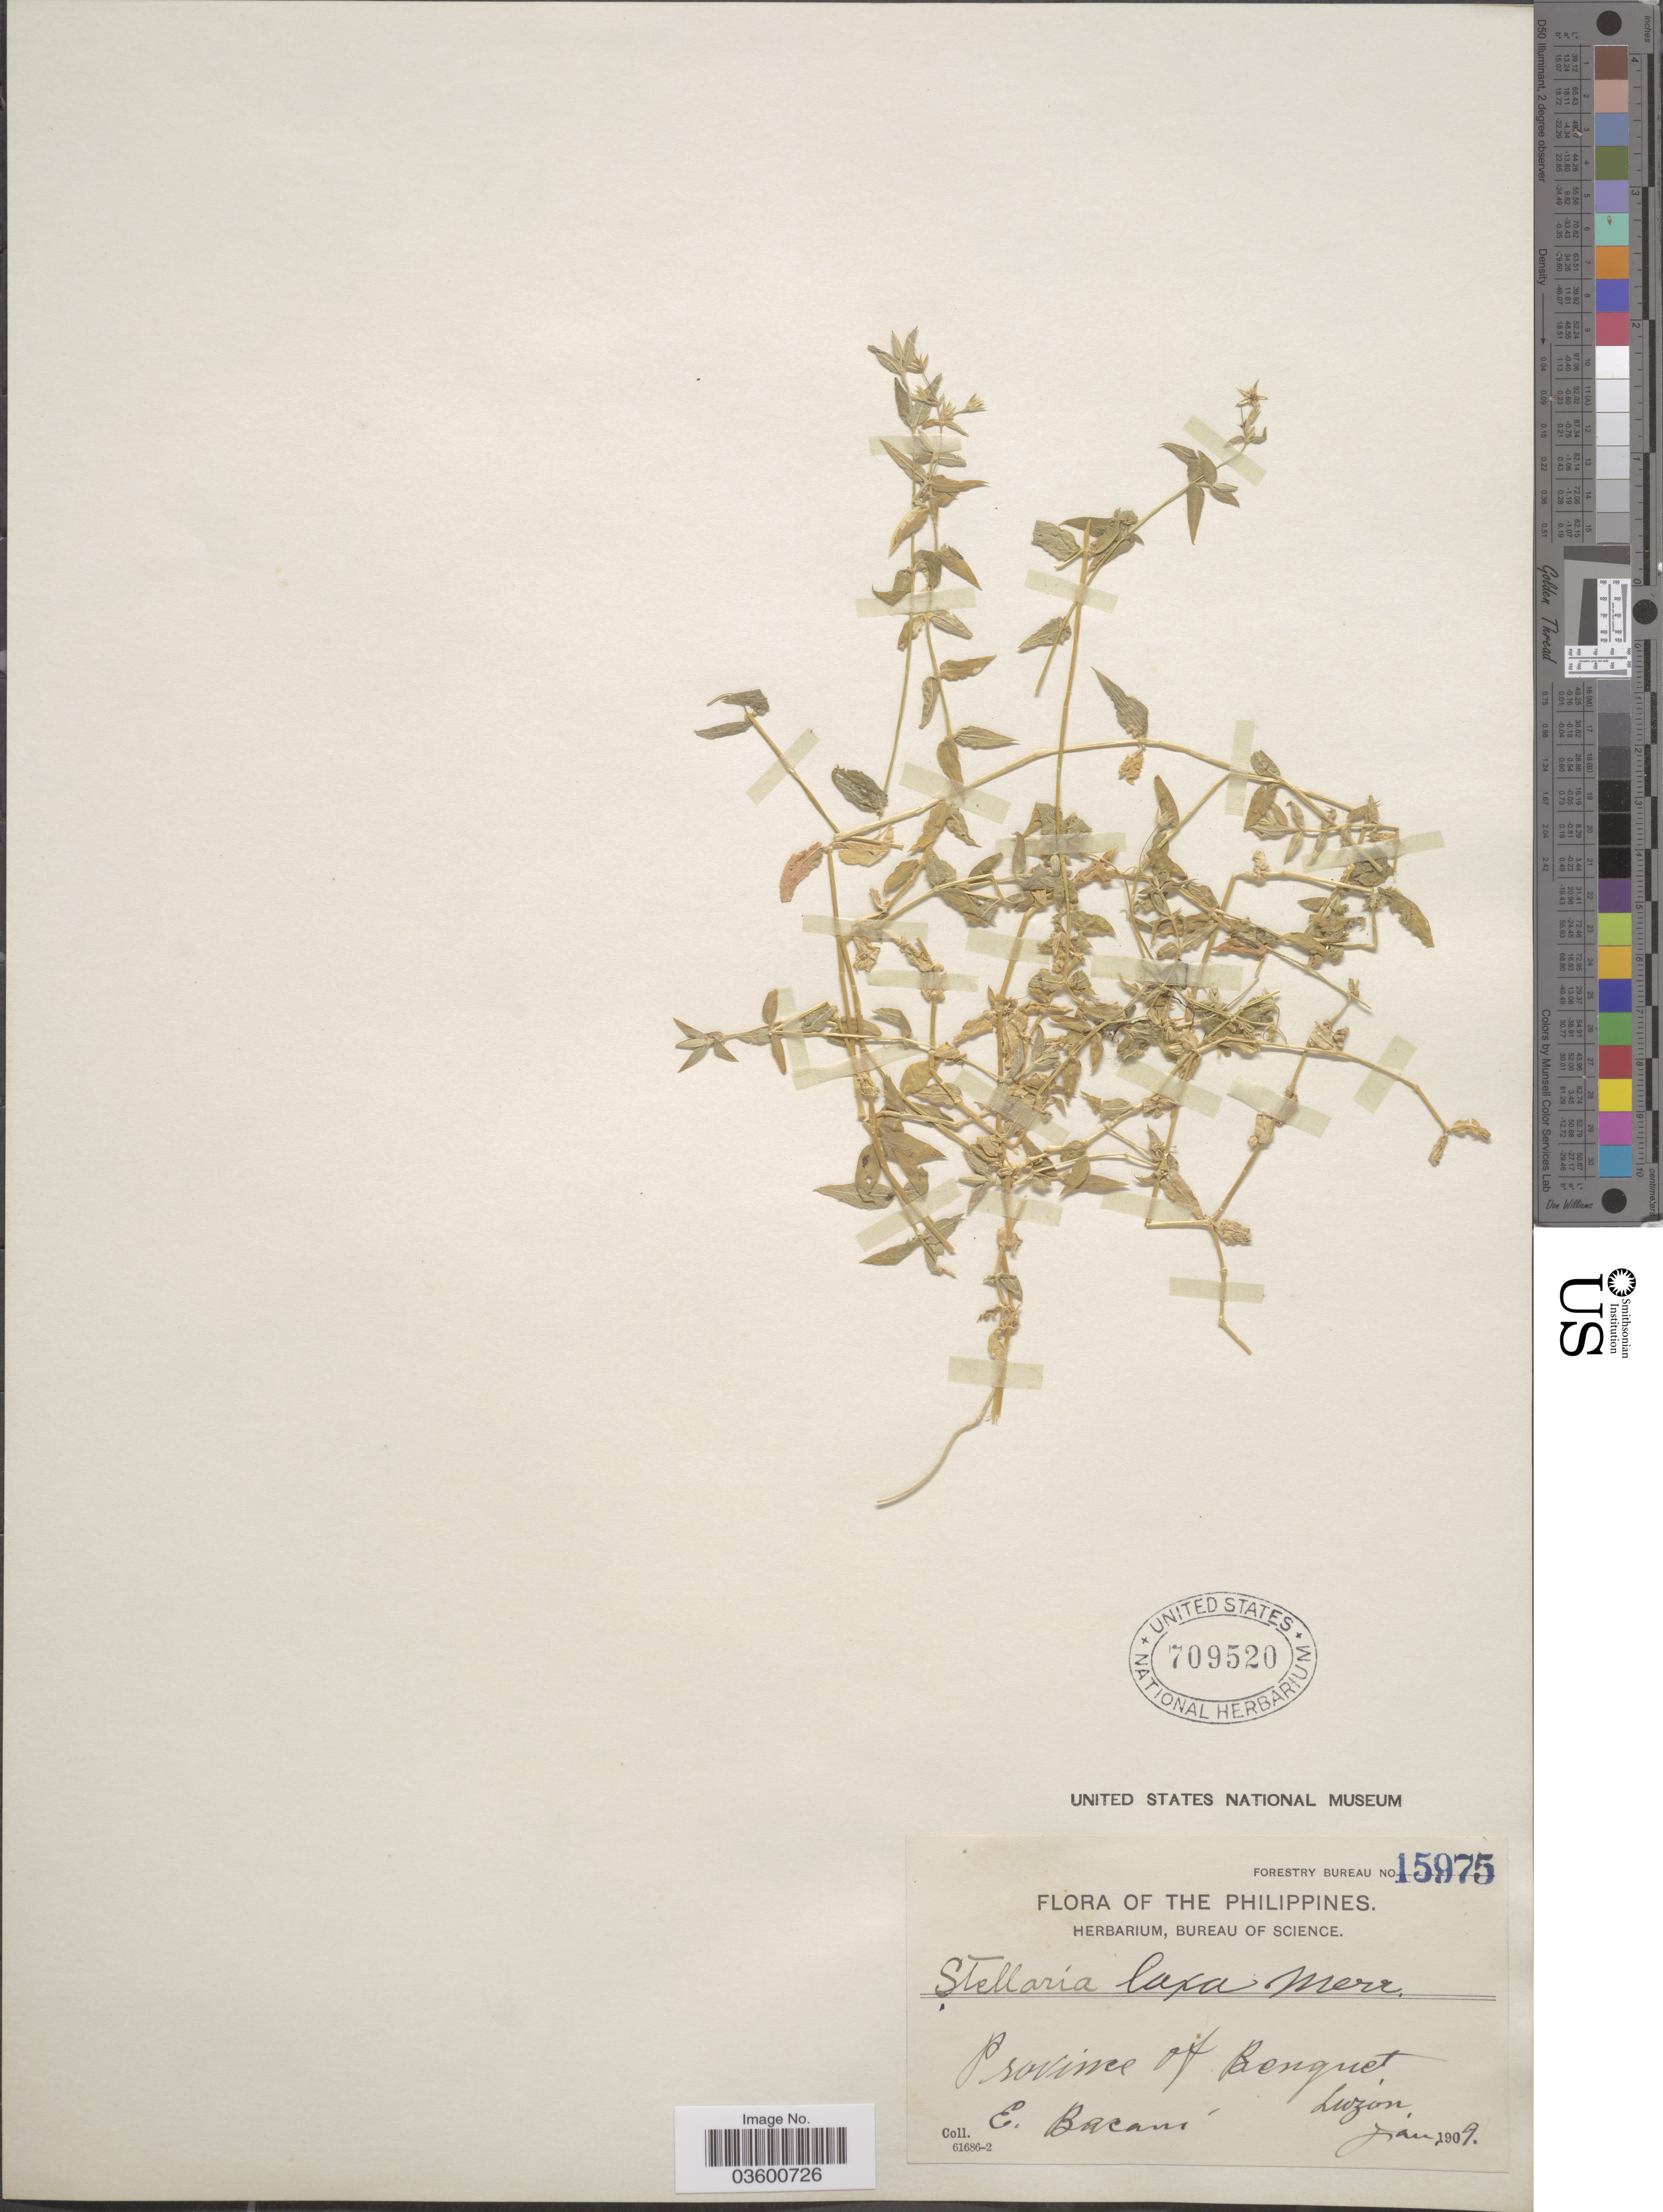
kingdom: Plantae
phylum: Tracheophyta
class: Magnoliopsida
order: Caryophyllales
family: Caryophyllaceae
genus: Alsine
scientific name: Alsine laxa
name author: Jord.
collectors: E. Bacani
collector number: Forestry Bureau 15975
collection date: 1909-01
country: Philippines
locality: Province of Benguet, Luzón.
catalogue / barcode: US 709520